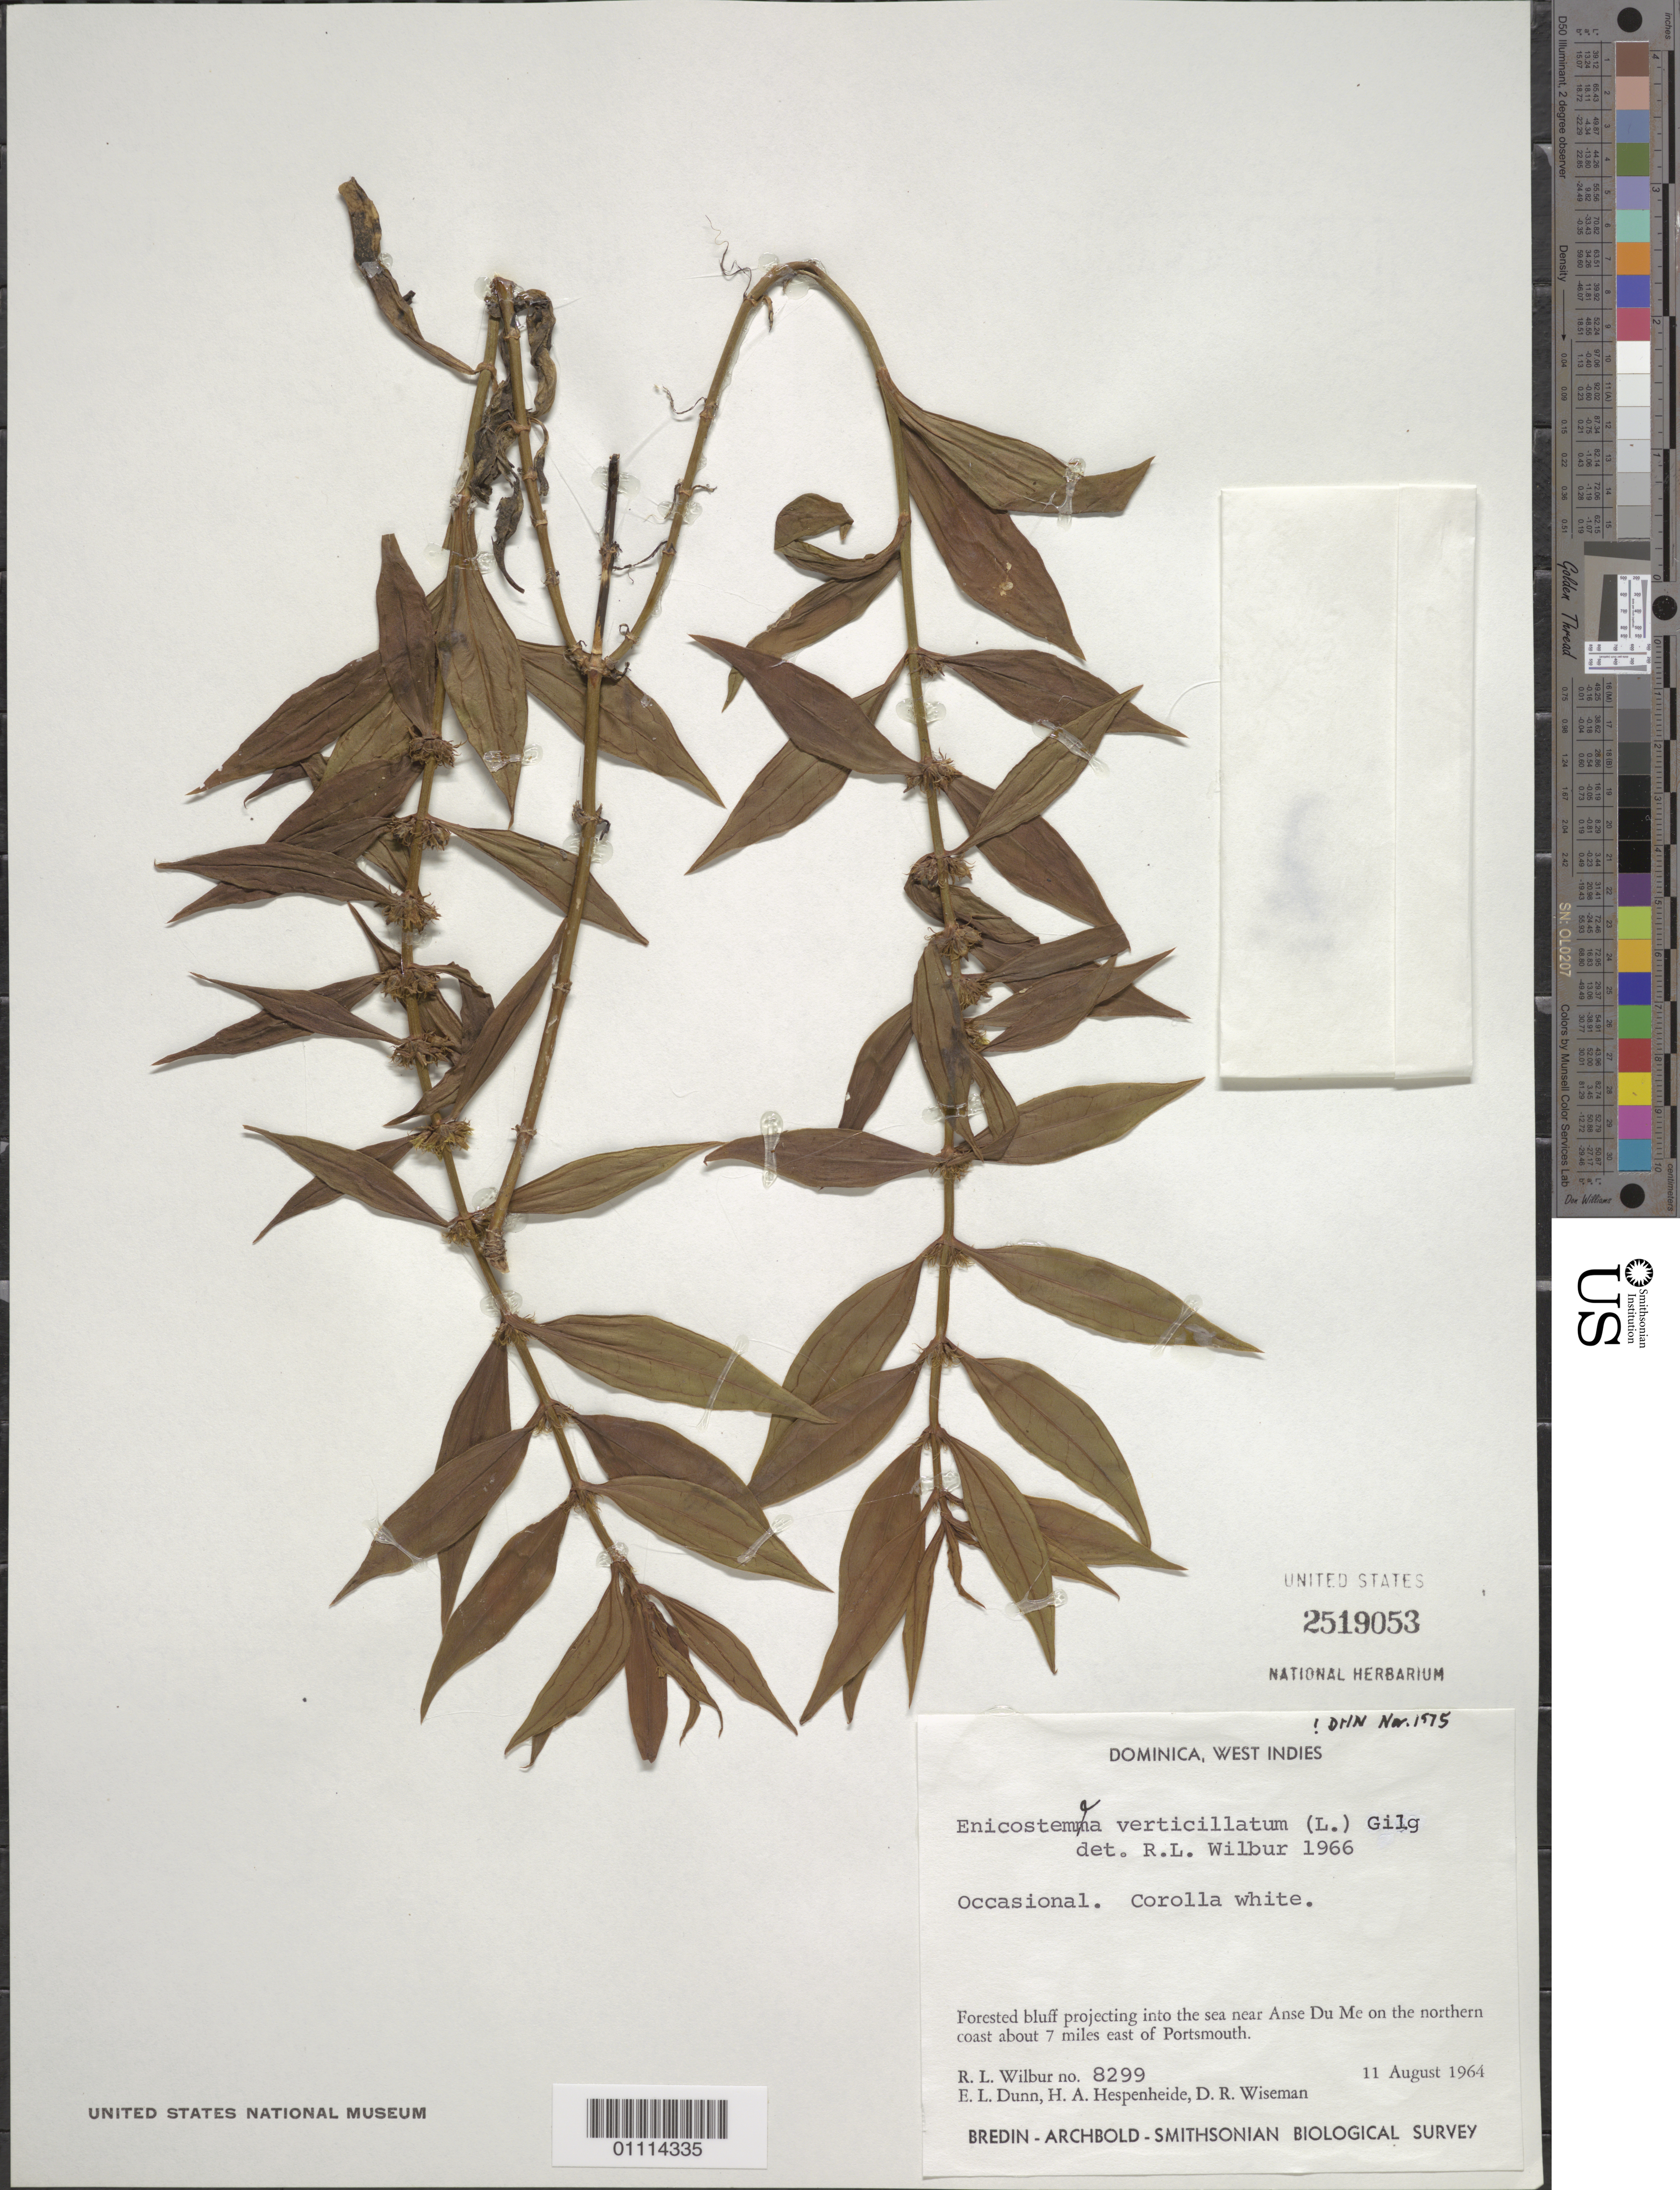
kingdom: Plantae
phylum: Tracheophyta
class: Magnoliopsida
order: Gentianales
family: Gentianaceae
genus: Enicostema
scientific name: Enicostema verticillatum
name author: (L.) Engl.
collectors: R. L. Wilbur, E. Dunn, E. Hespenheide & D. R. Wiseman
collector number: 8299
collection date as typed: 11 Aug 1964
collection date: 1964-08-11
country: Dominica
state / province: St. Andrew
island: Dominica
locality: Forested bluff projecting into the sea near Anse Du Me on the N coast about 7 miles E of Portsmouth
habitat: Occasional.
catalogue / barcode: US 2519053